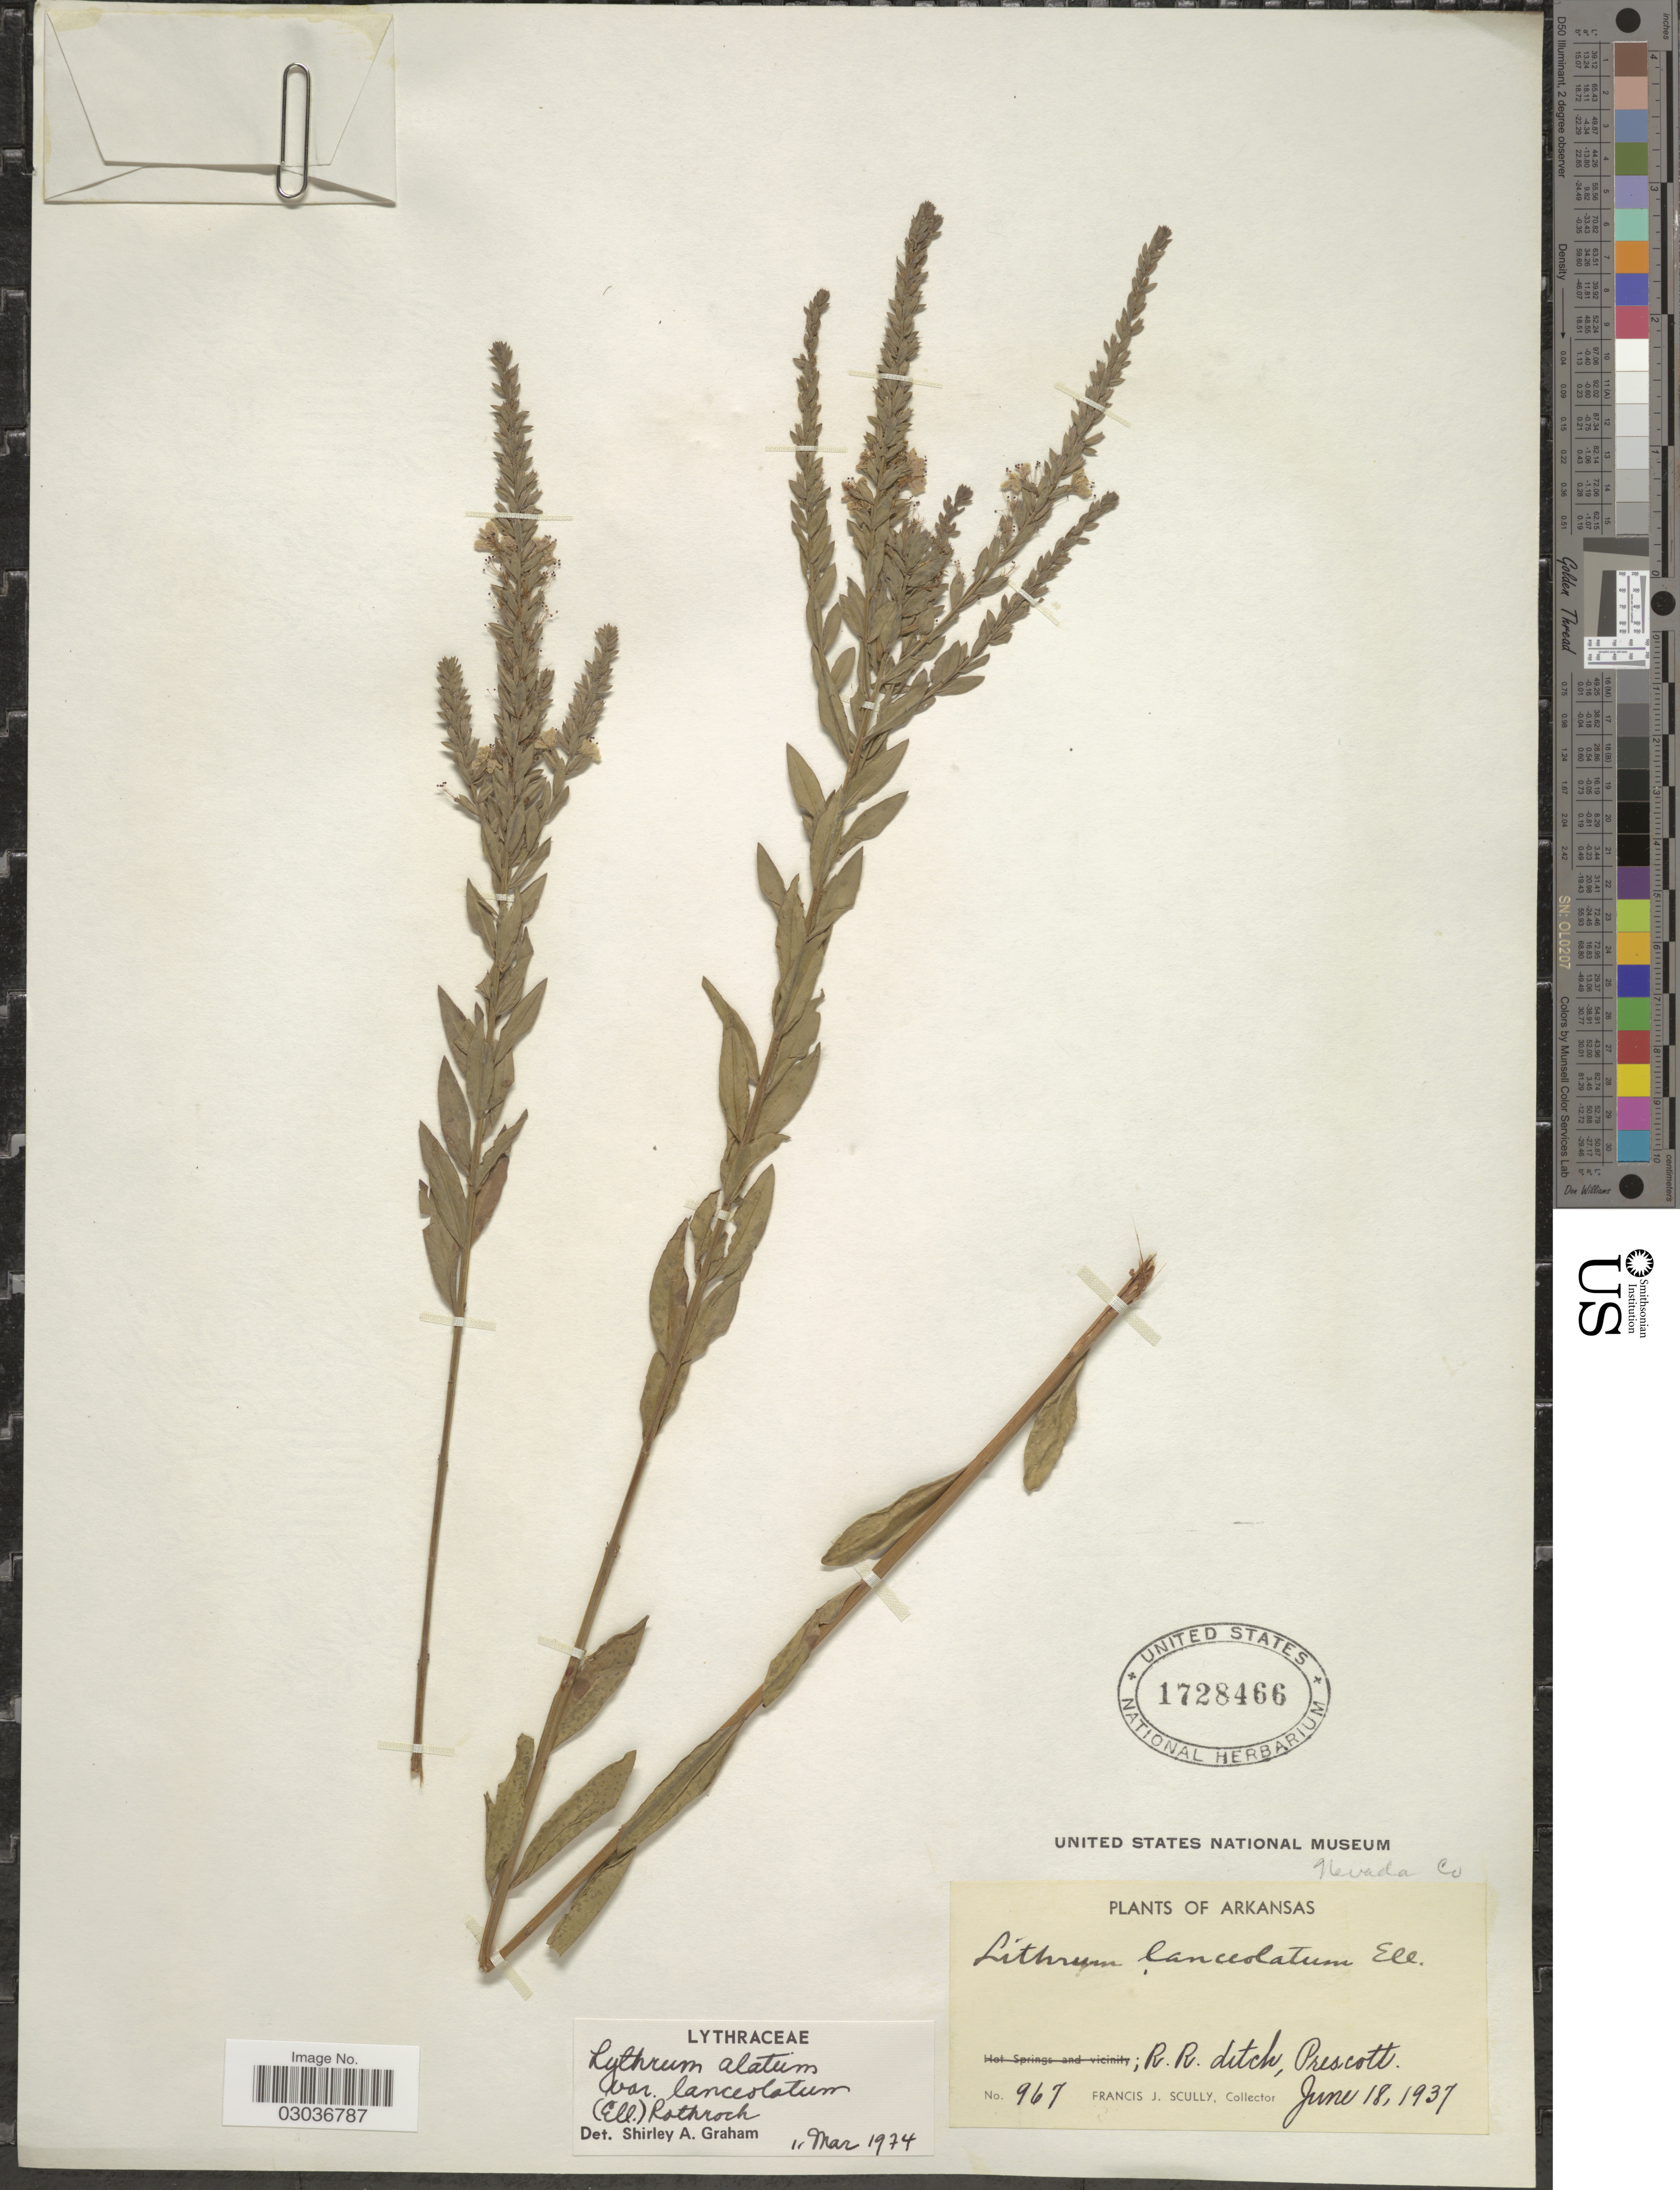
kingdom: Plantae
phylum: Tracheophyta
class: Magnoliopsida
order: Myrtales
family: Lythraceae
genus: Lythrum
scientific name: Lythrum alatum var. lanceolatum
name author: (Elliott) A. Gray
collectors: F. J. Scully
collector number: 967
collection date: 1937-06-18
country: United States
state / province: Arkansas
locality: R.R. ditch, Prescott.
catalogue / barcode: US 1728466